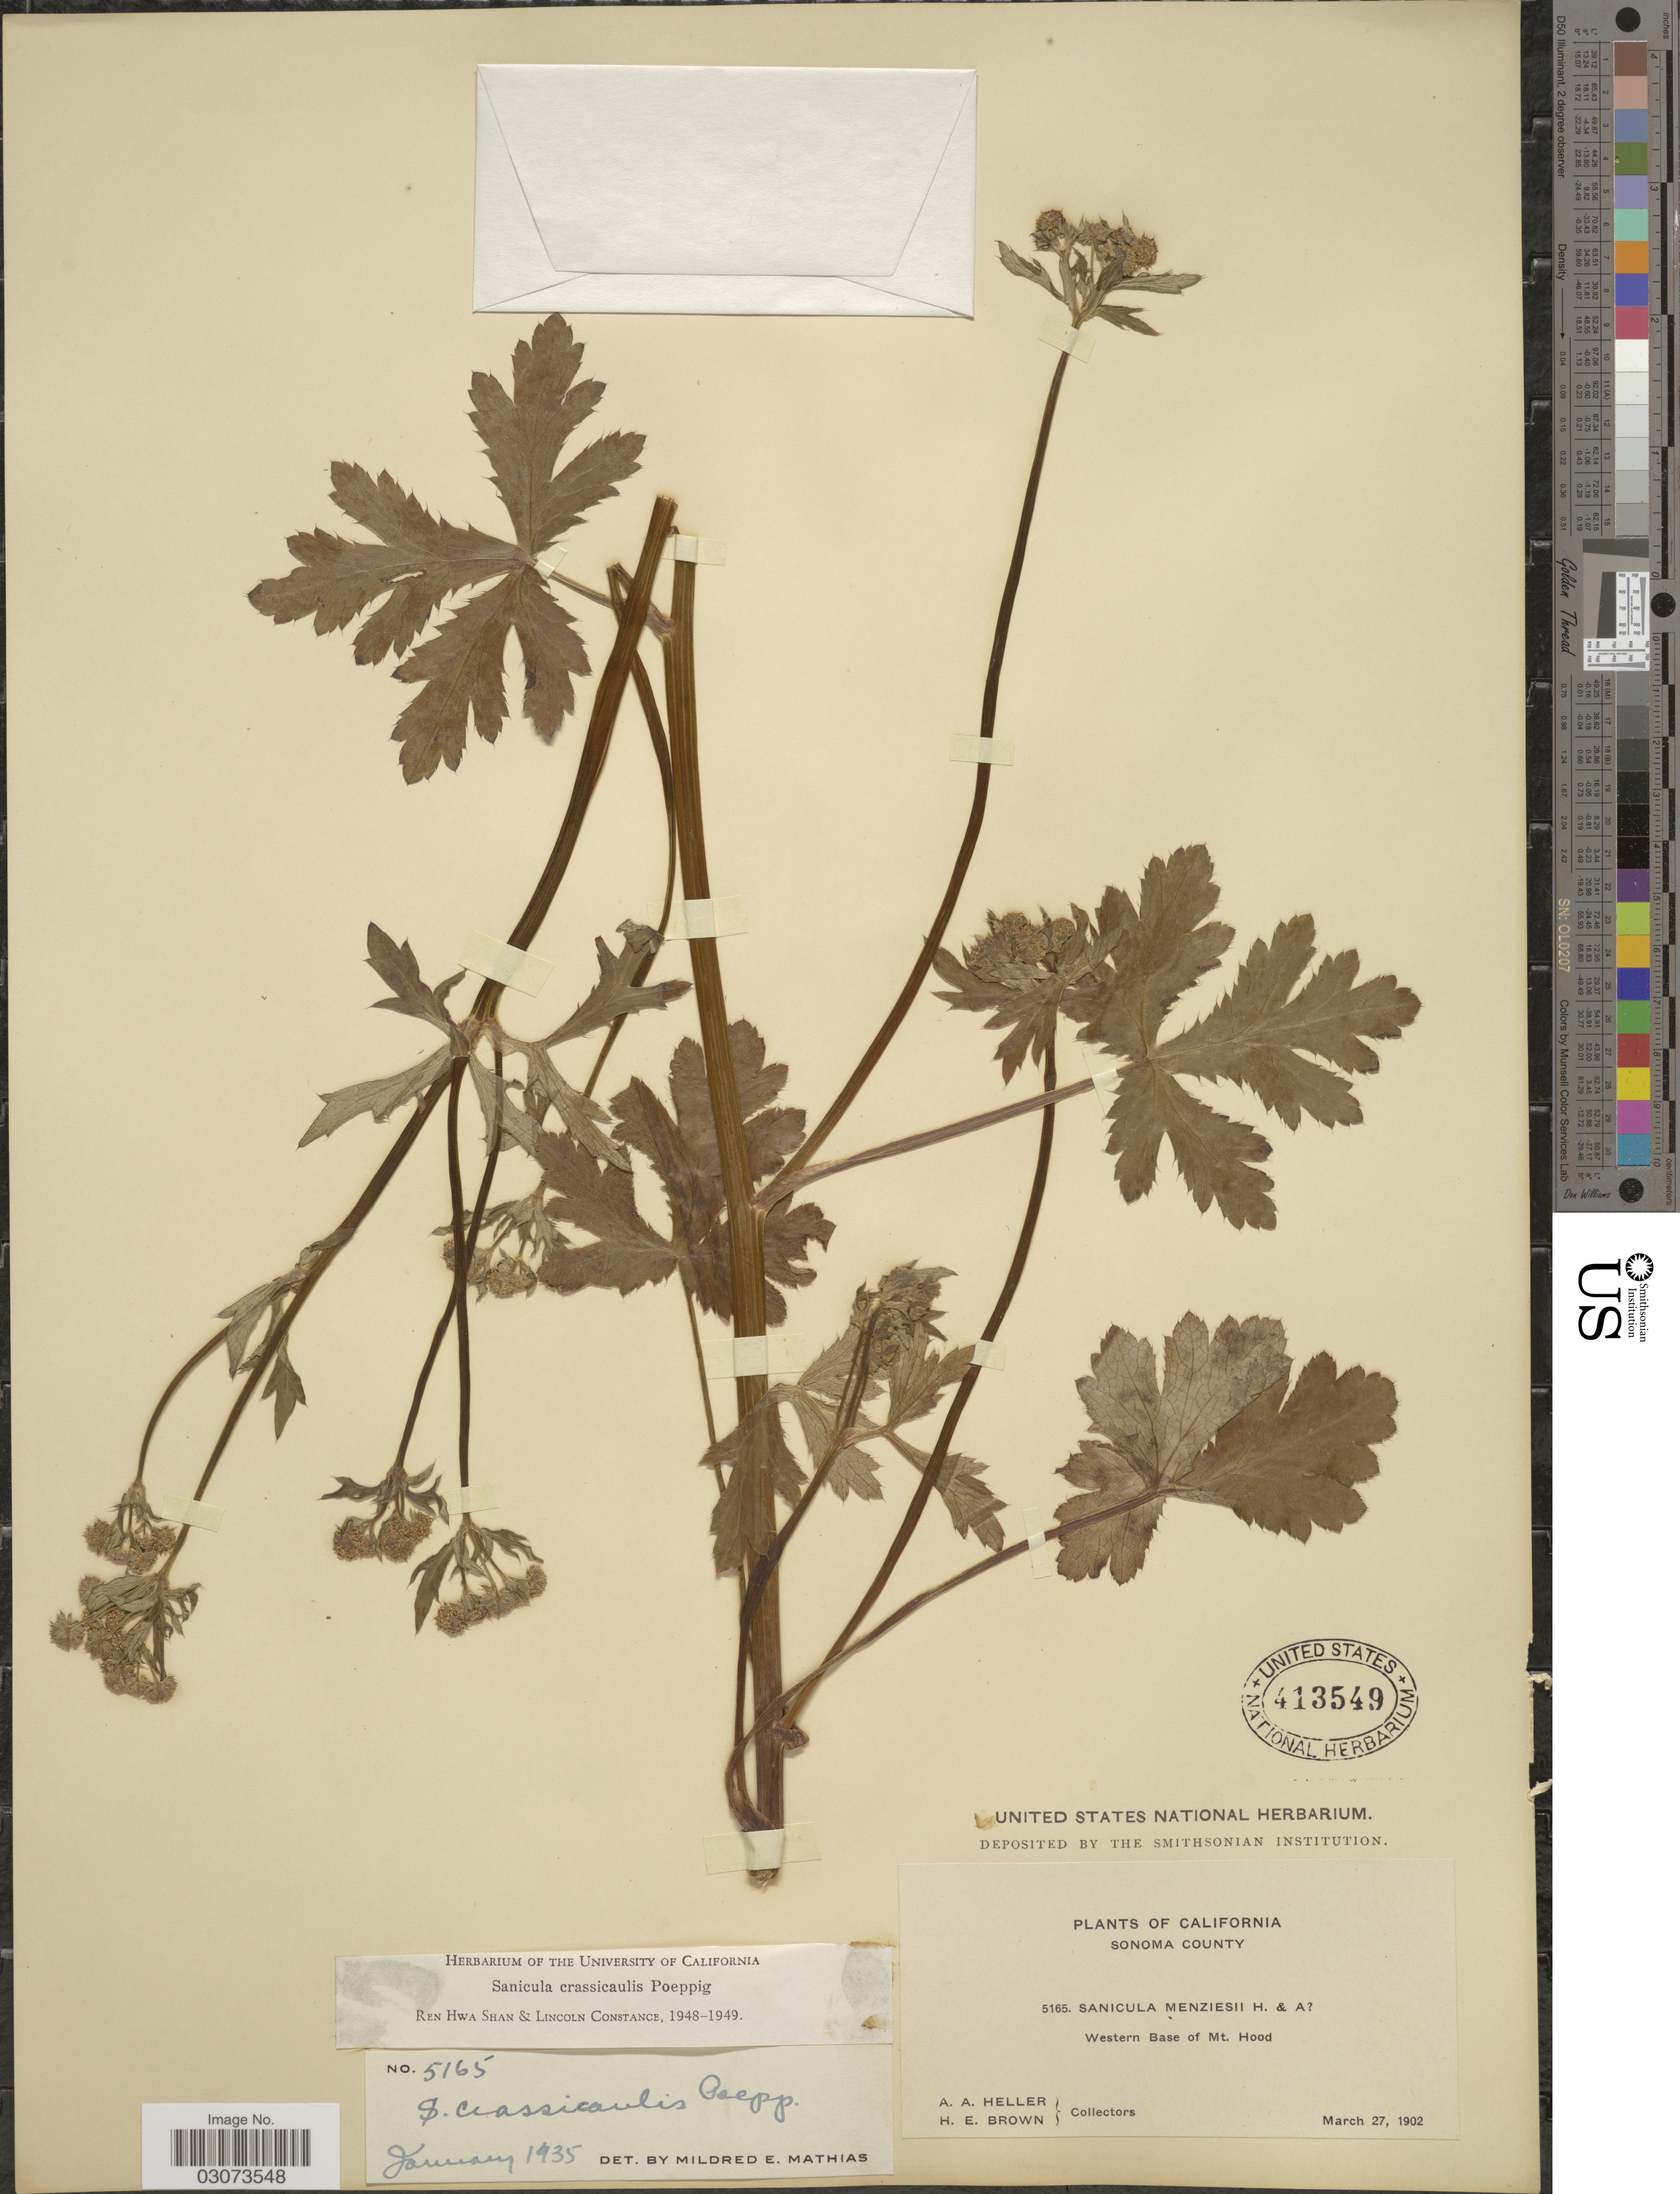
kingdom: Plantae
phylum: Tracheophyta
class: Magnoliopsida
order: Apiales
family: Apiaceae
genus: Sanicula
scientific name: Sanicula crassicaulis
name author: Poepp. ex DC.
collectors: A. A. Heller & H. E. Brown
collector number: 5165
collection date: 1902-03-27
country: United States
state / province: California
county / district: Sonoma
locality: Sonoma County. Western Base of Mt. Hood.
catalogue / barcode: US 413549